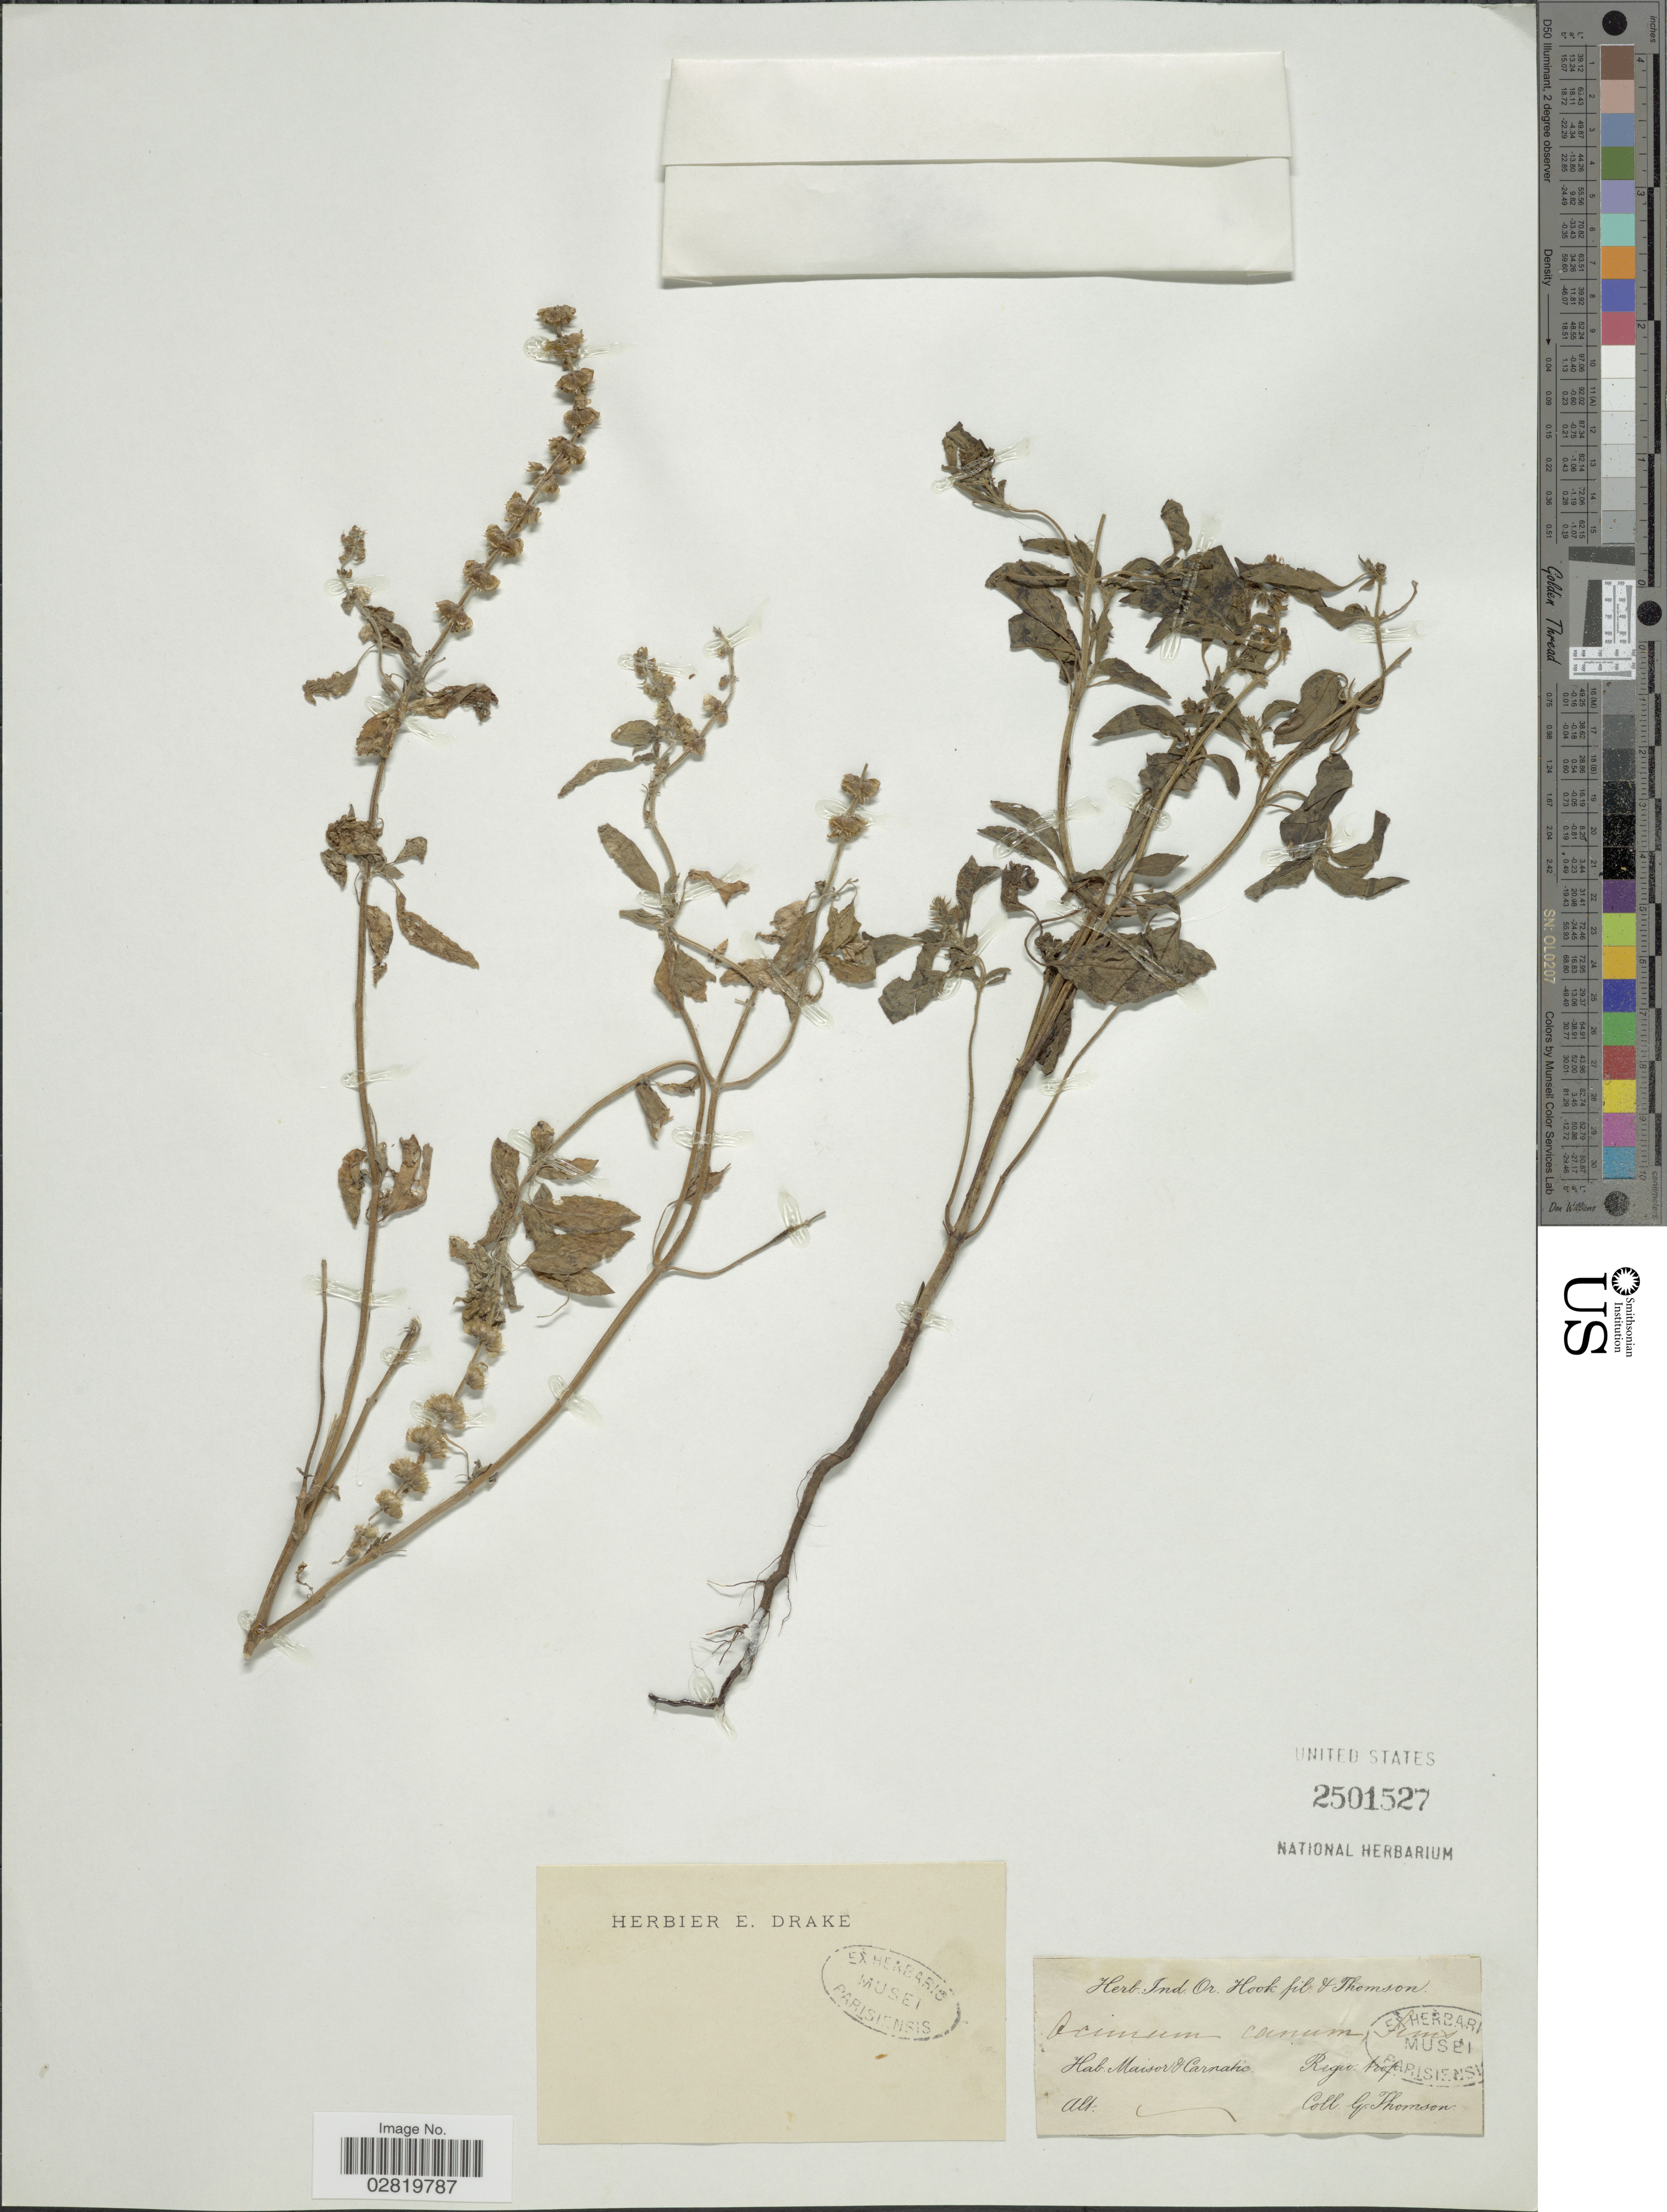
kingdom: Plantae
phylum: Tracheophyta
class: Magnoliopsida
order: Lamiales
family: Lamiaceae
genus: Ocimum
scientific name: Ocimum canum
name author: Sims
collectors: G. Thomson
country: India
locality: Maisor & Carnatic. Regio. trop.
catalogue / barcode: US 2501527